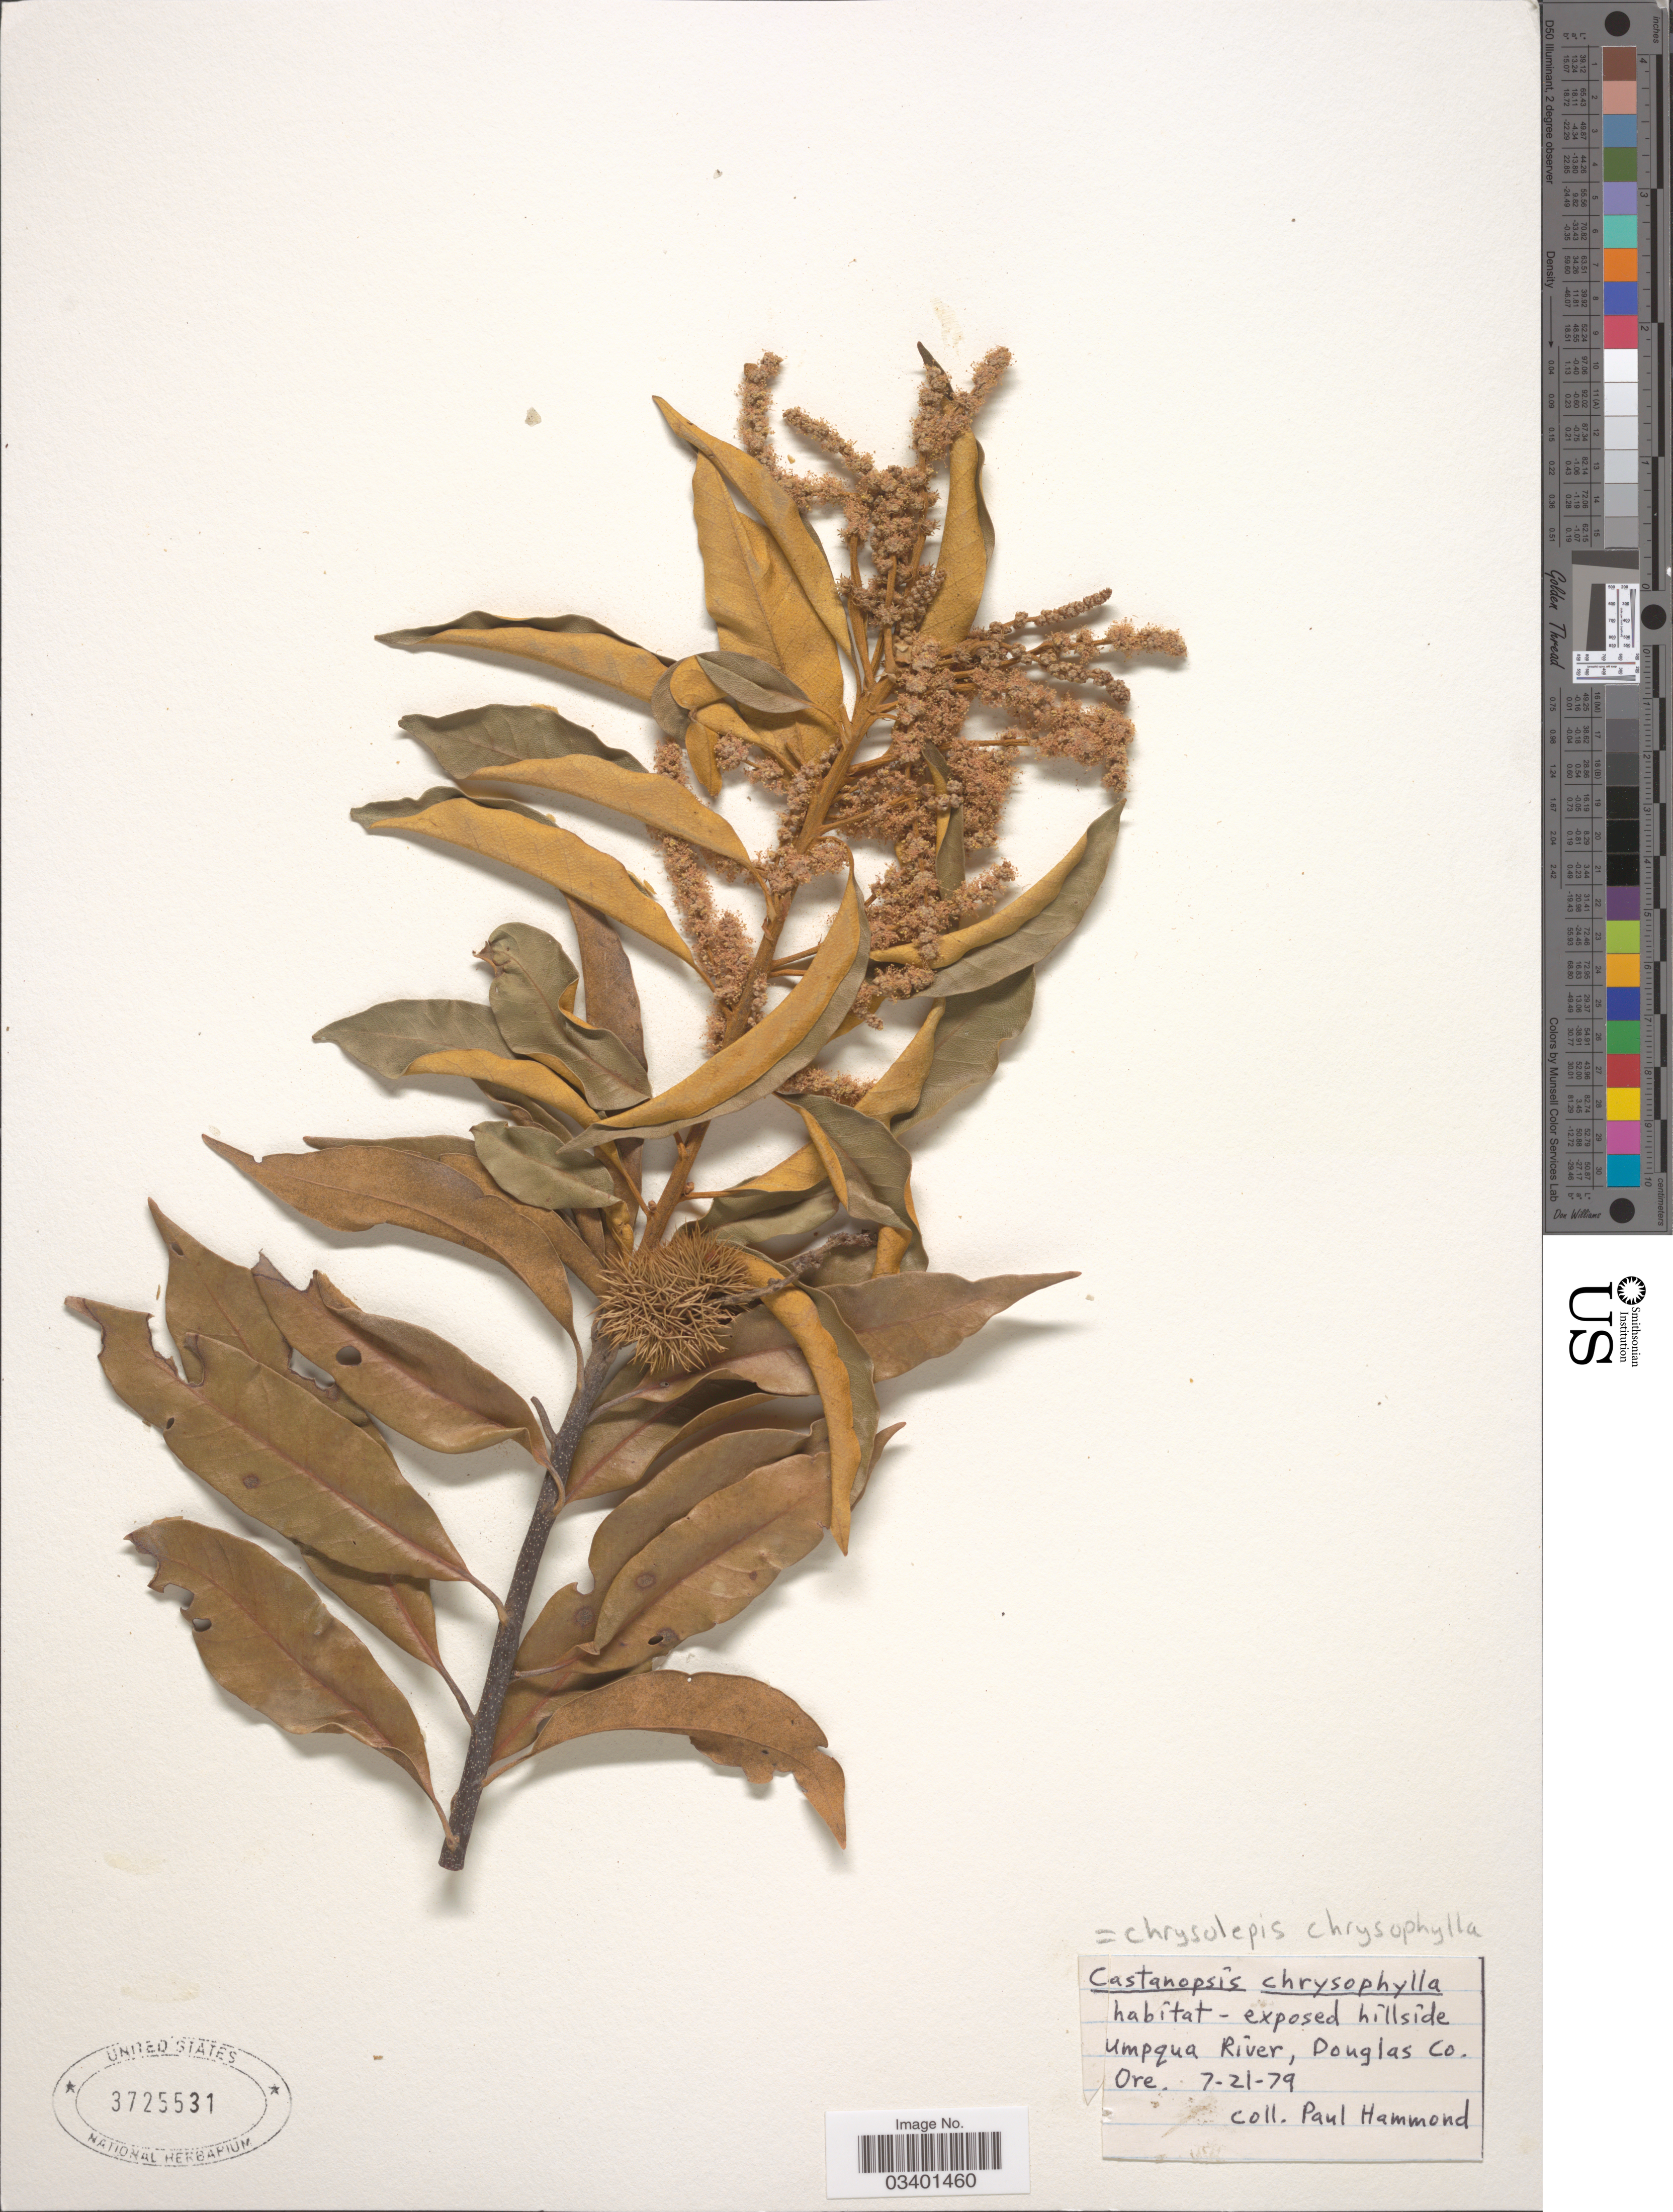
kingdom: Plantae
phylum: Tracheophyta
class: Magnoliopsida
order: Fagales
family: Fagaceae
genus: Chrysolepis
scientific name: Chrysolepis chrysophylla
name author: (Douglas ex Hook.) Hjelmq.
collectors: P. C. Hammond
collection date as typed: Transcribed d/m/y: 21/7/79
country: United States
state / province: Oregon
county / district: Douglas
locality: Umpqua River, Douglas Co.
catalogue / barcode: US 3725531